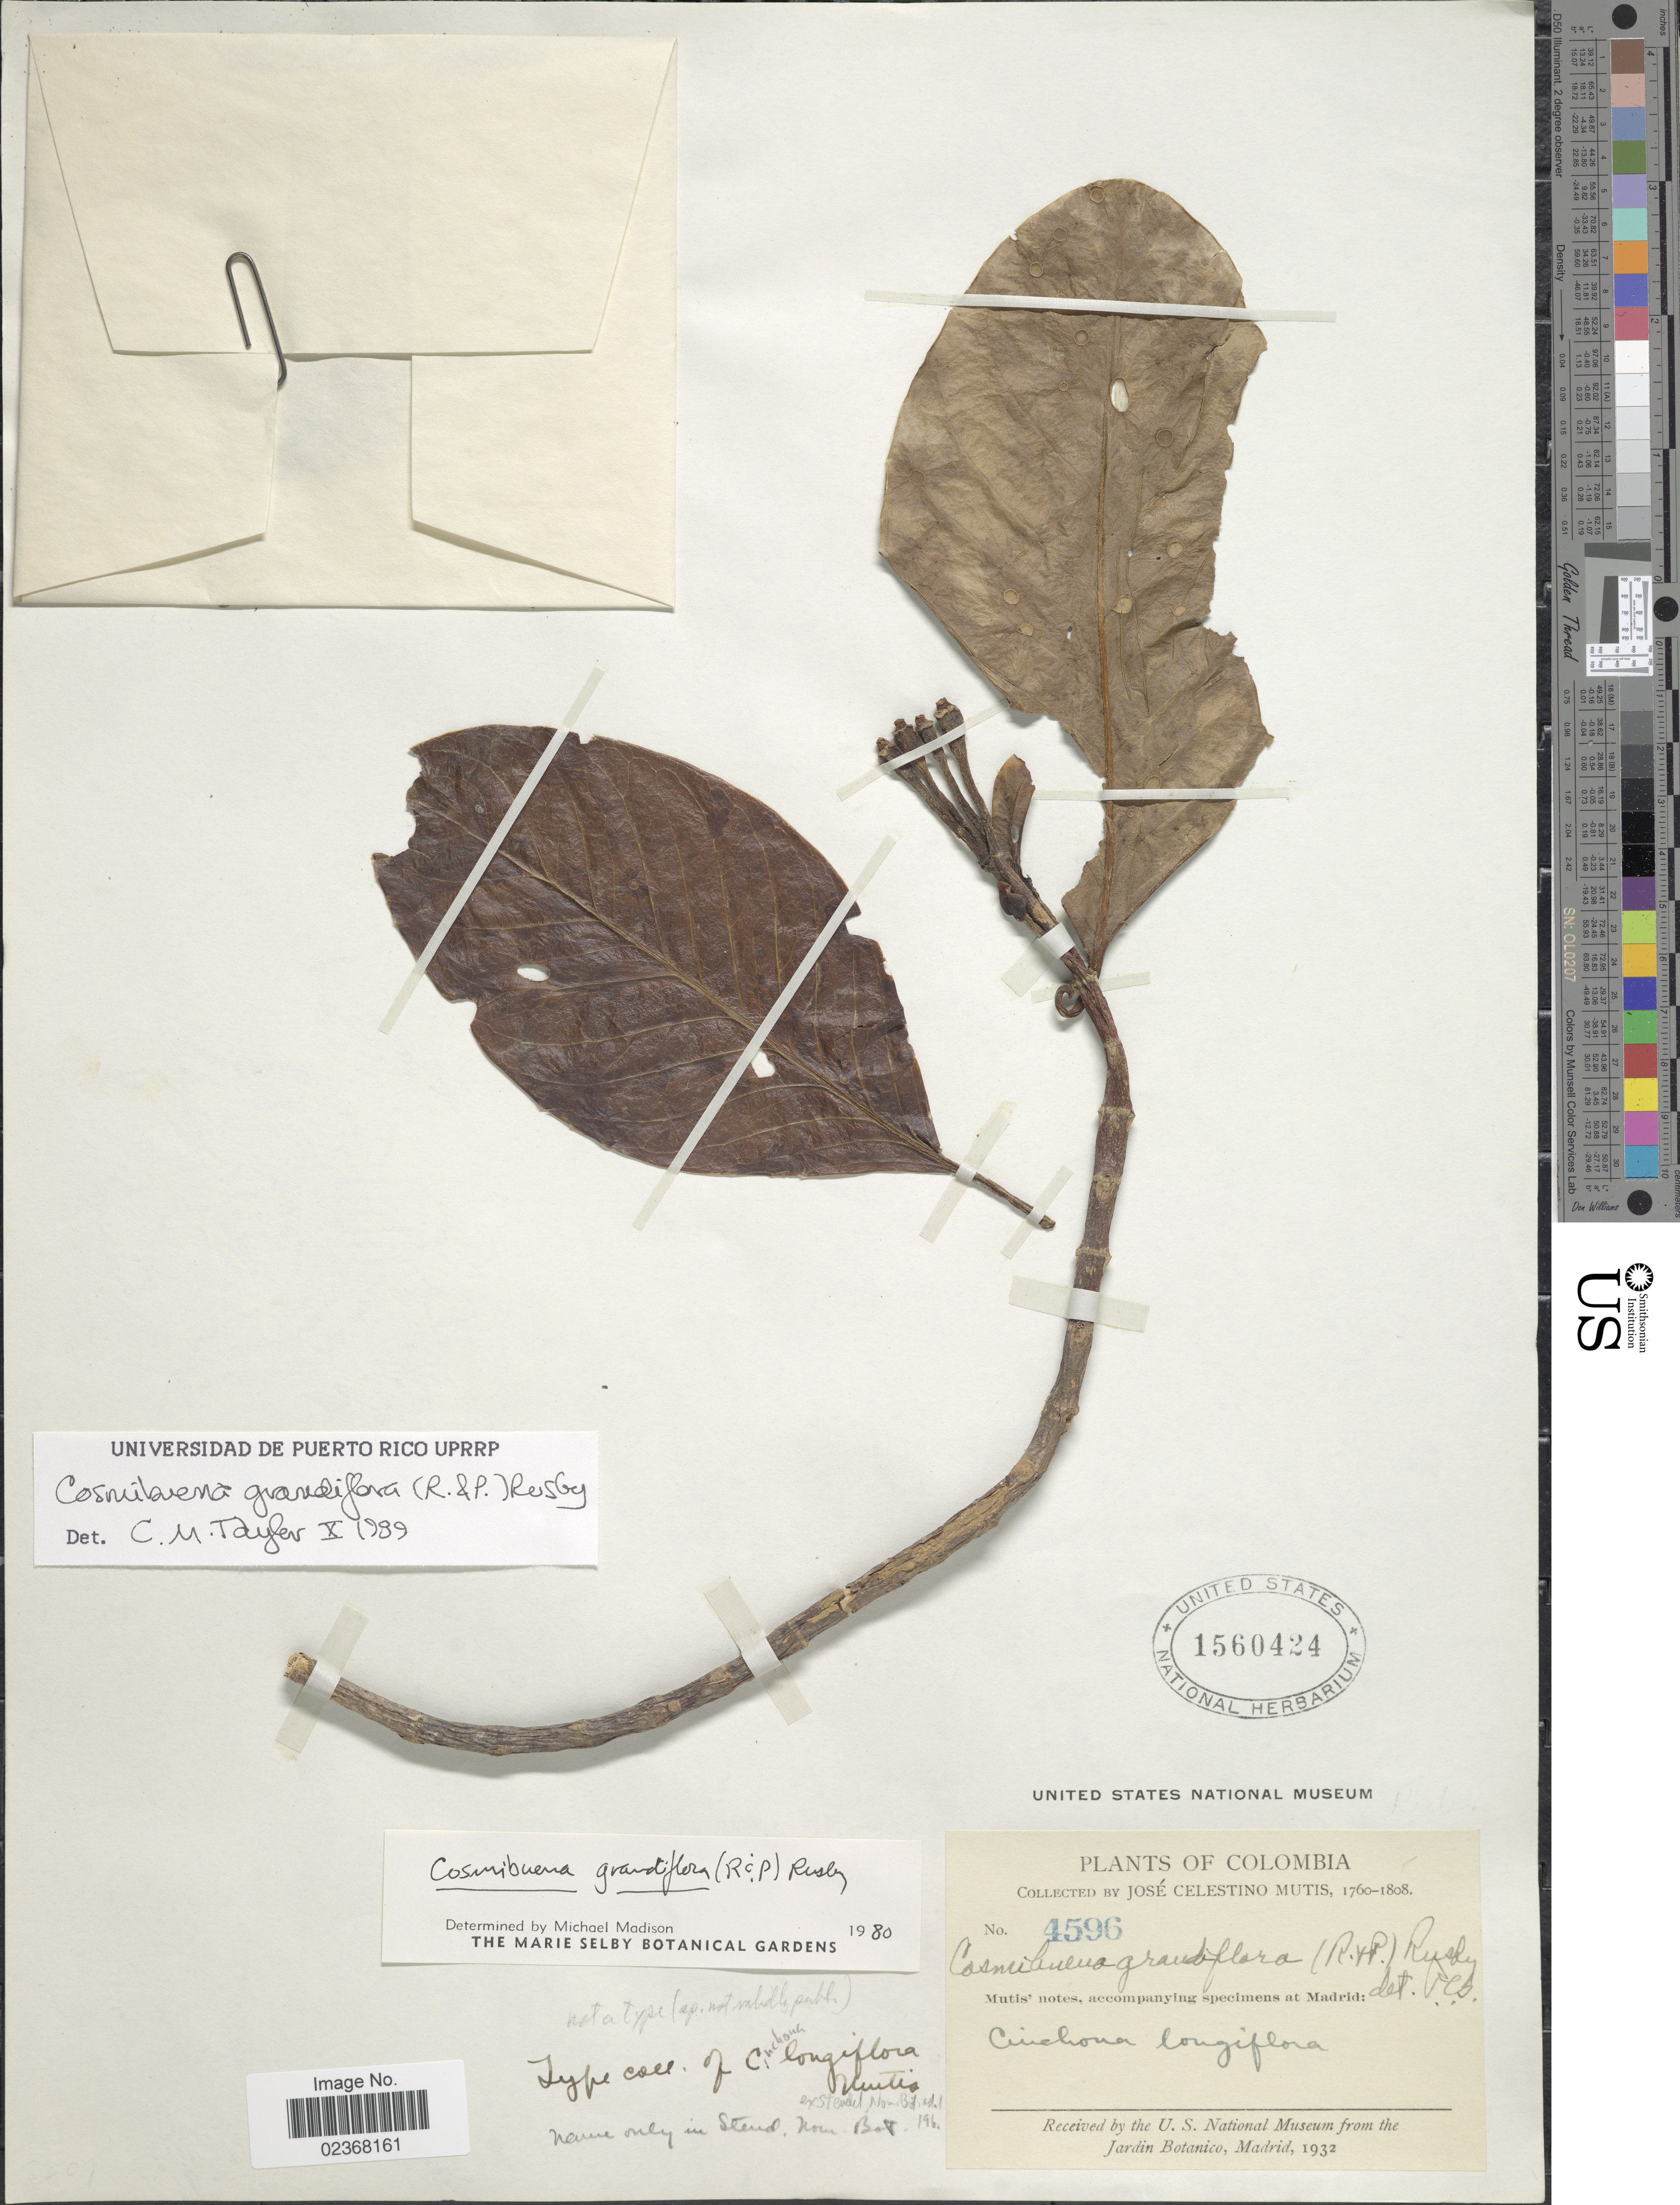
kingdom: Plantae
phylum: Tracheophyta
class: Magnoliopsida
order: Gentianales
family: Rubiaceae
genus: Cosmibuena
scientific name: Cosmibuena grandiflora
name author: (Rose & Pav.) Rusby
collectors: J. C. B. Mutis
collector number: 4596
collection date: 1760/1808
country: Colombia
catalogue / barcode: US 1560424